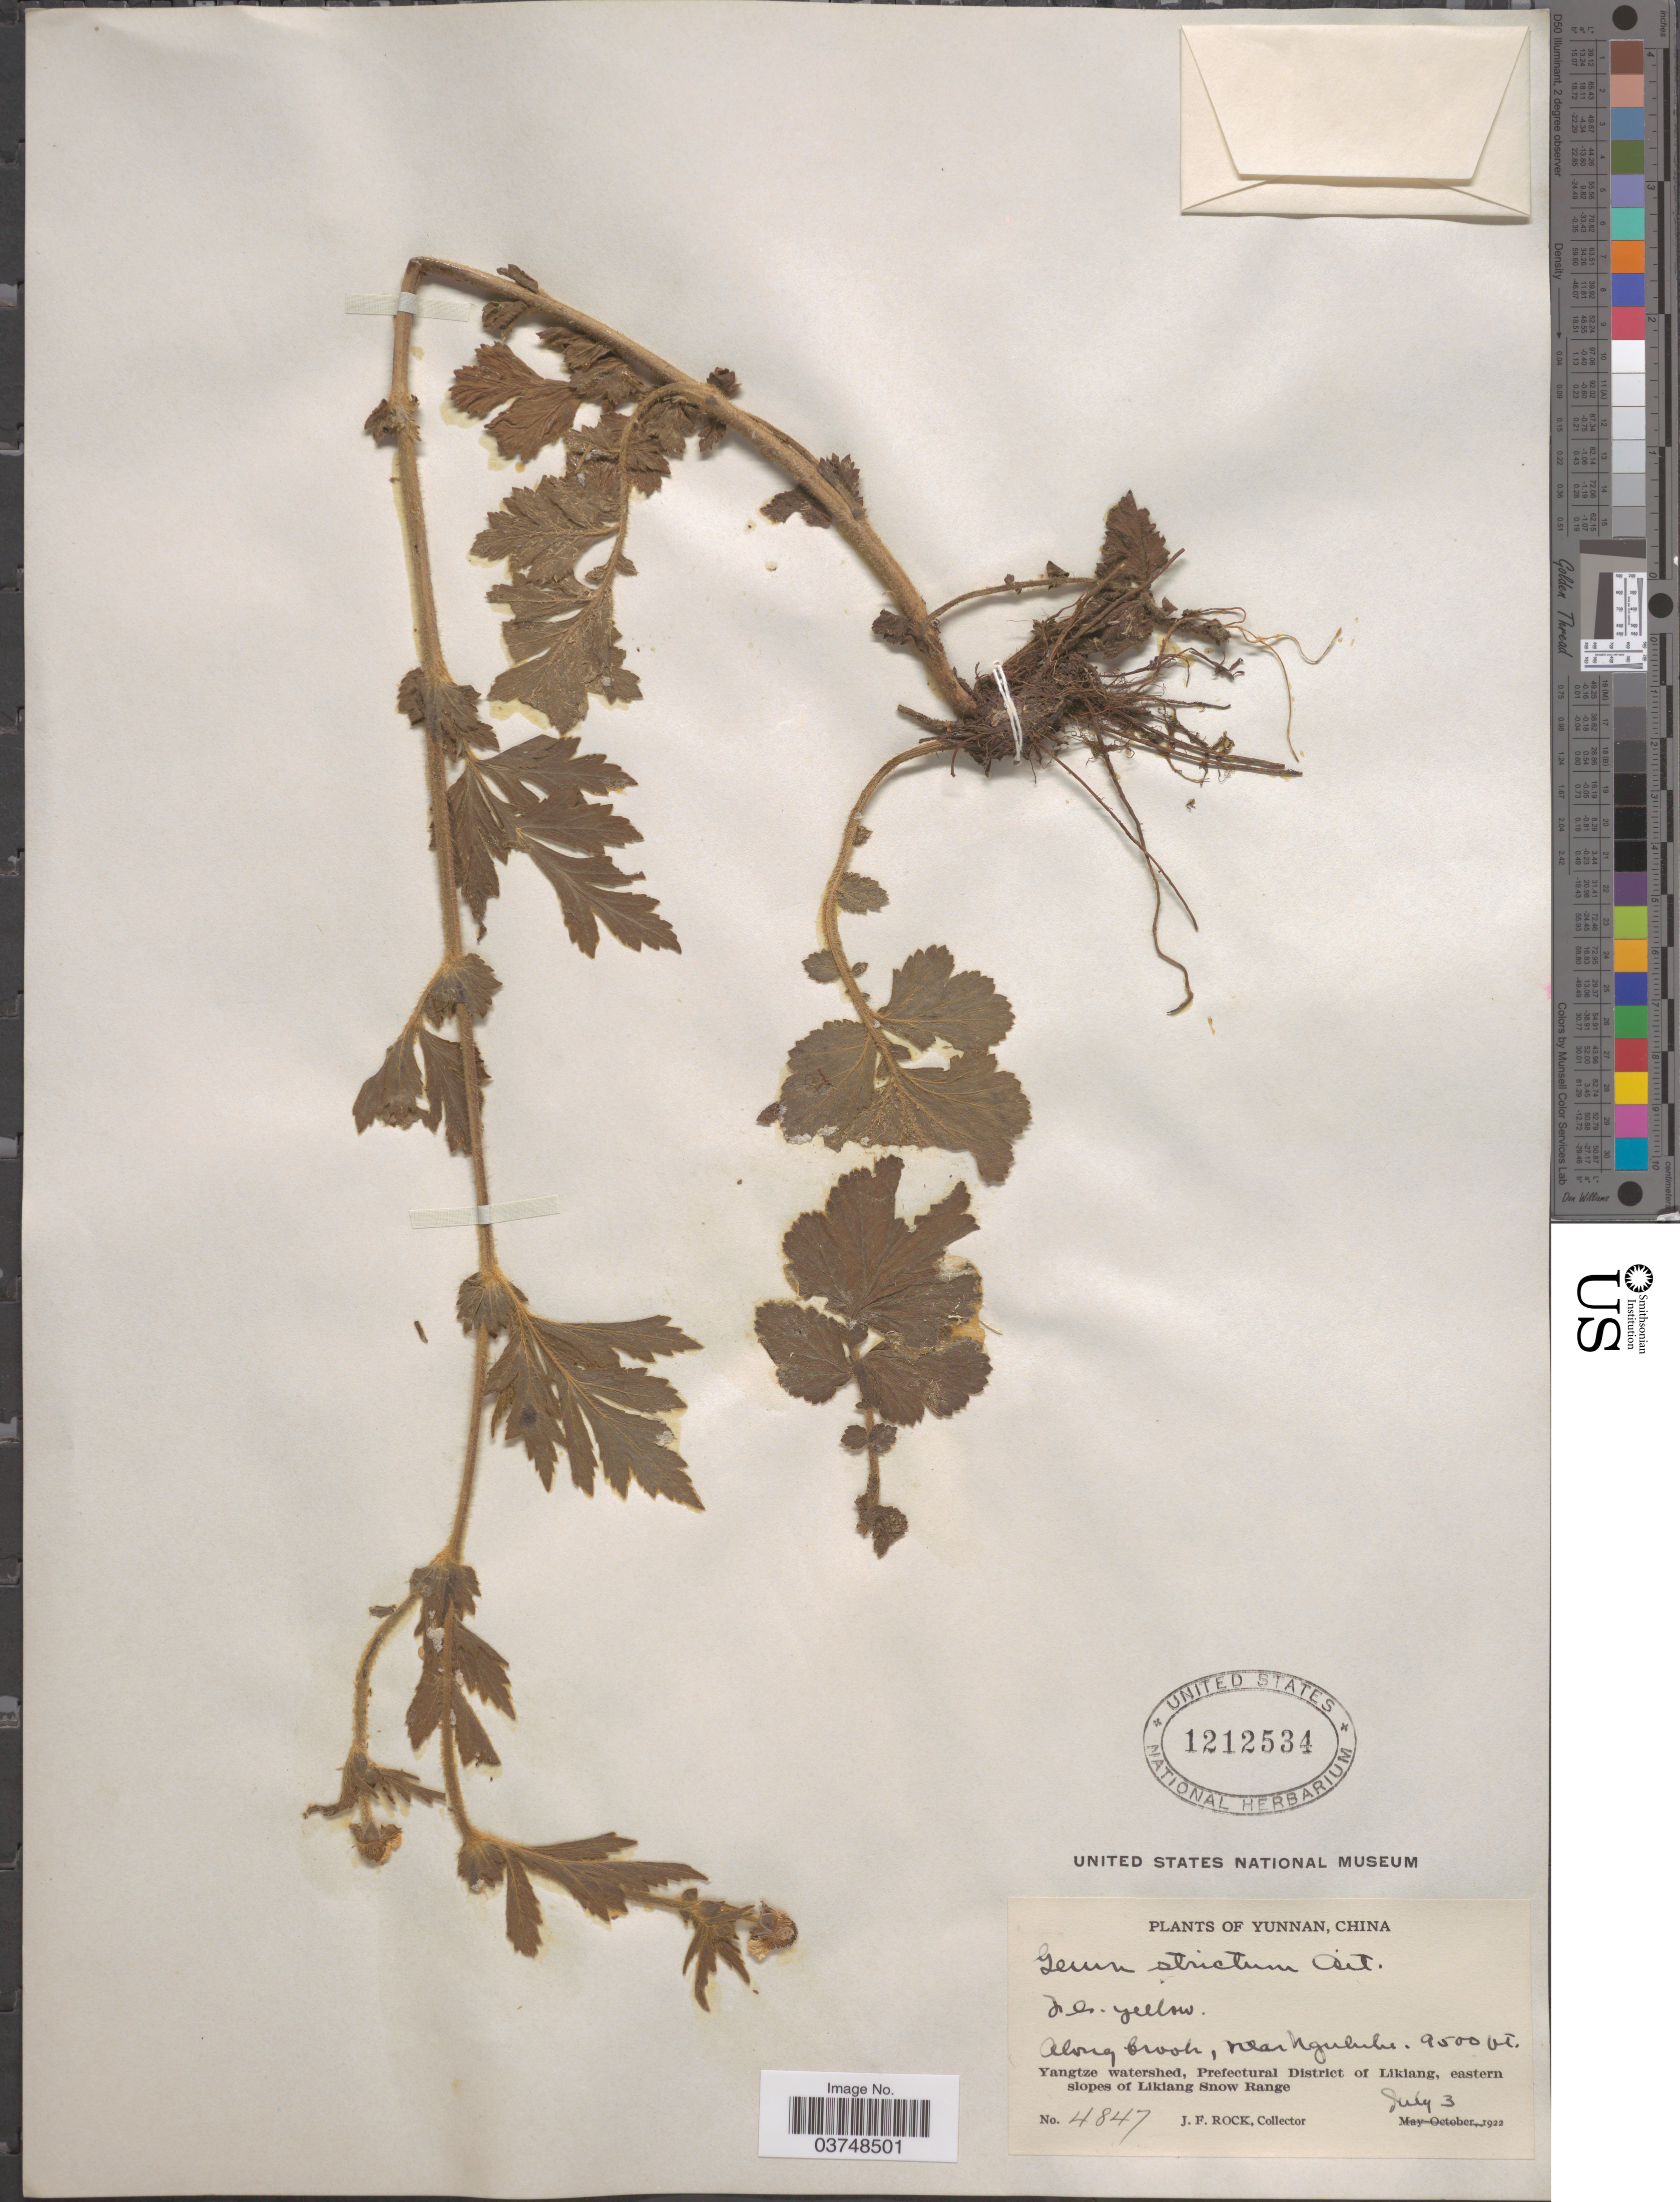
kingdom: Plantae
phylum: Tracheophyta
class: Magnoliopsida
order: Rosales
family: Rosaceae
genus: Geum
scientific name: Geum strictum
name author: Aiton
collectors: J. Rock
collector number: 4847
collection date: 1922-07-03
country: China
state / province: Yunnan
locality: Along brook, near Ngukuke [interpreted]. Yangtze watershed, Prefectural District of Likiang, eastern slopes of Likiang Snow Range.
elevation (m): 2896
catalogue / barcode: US 1212534